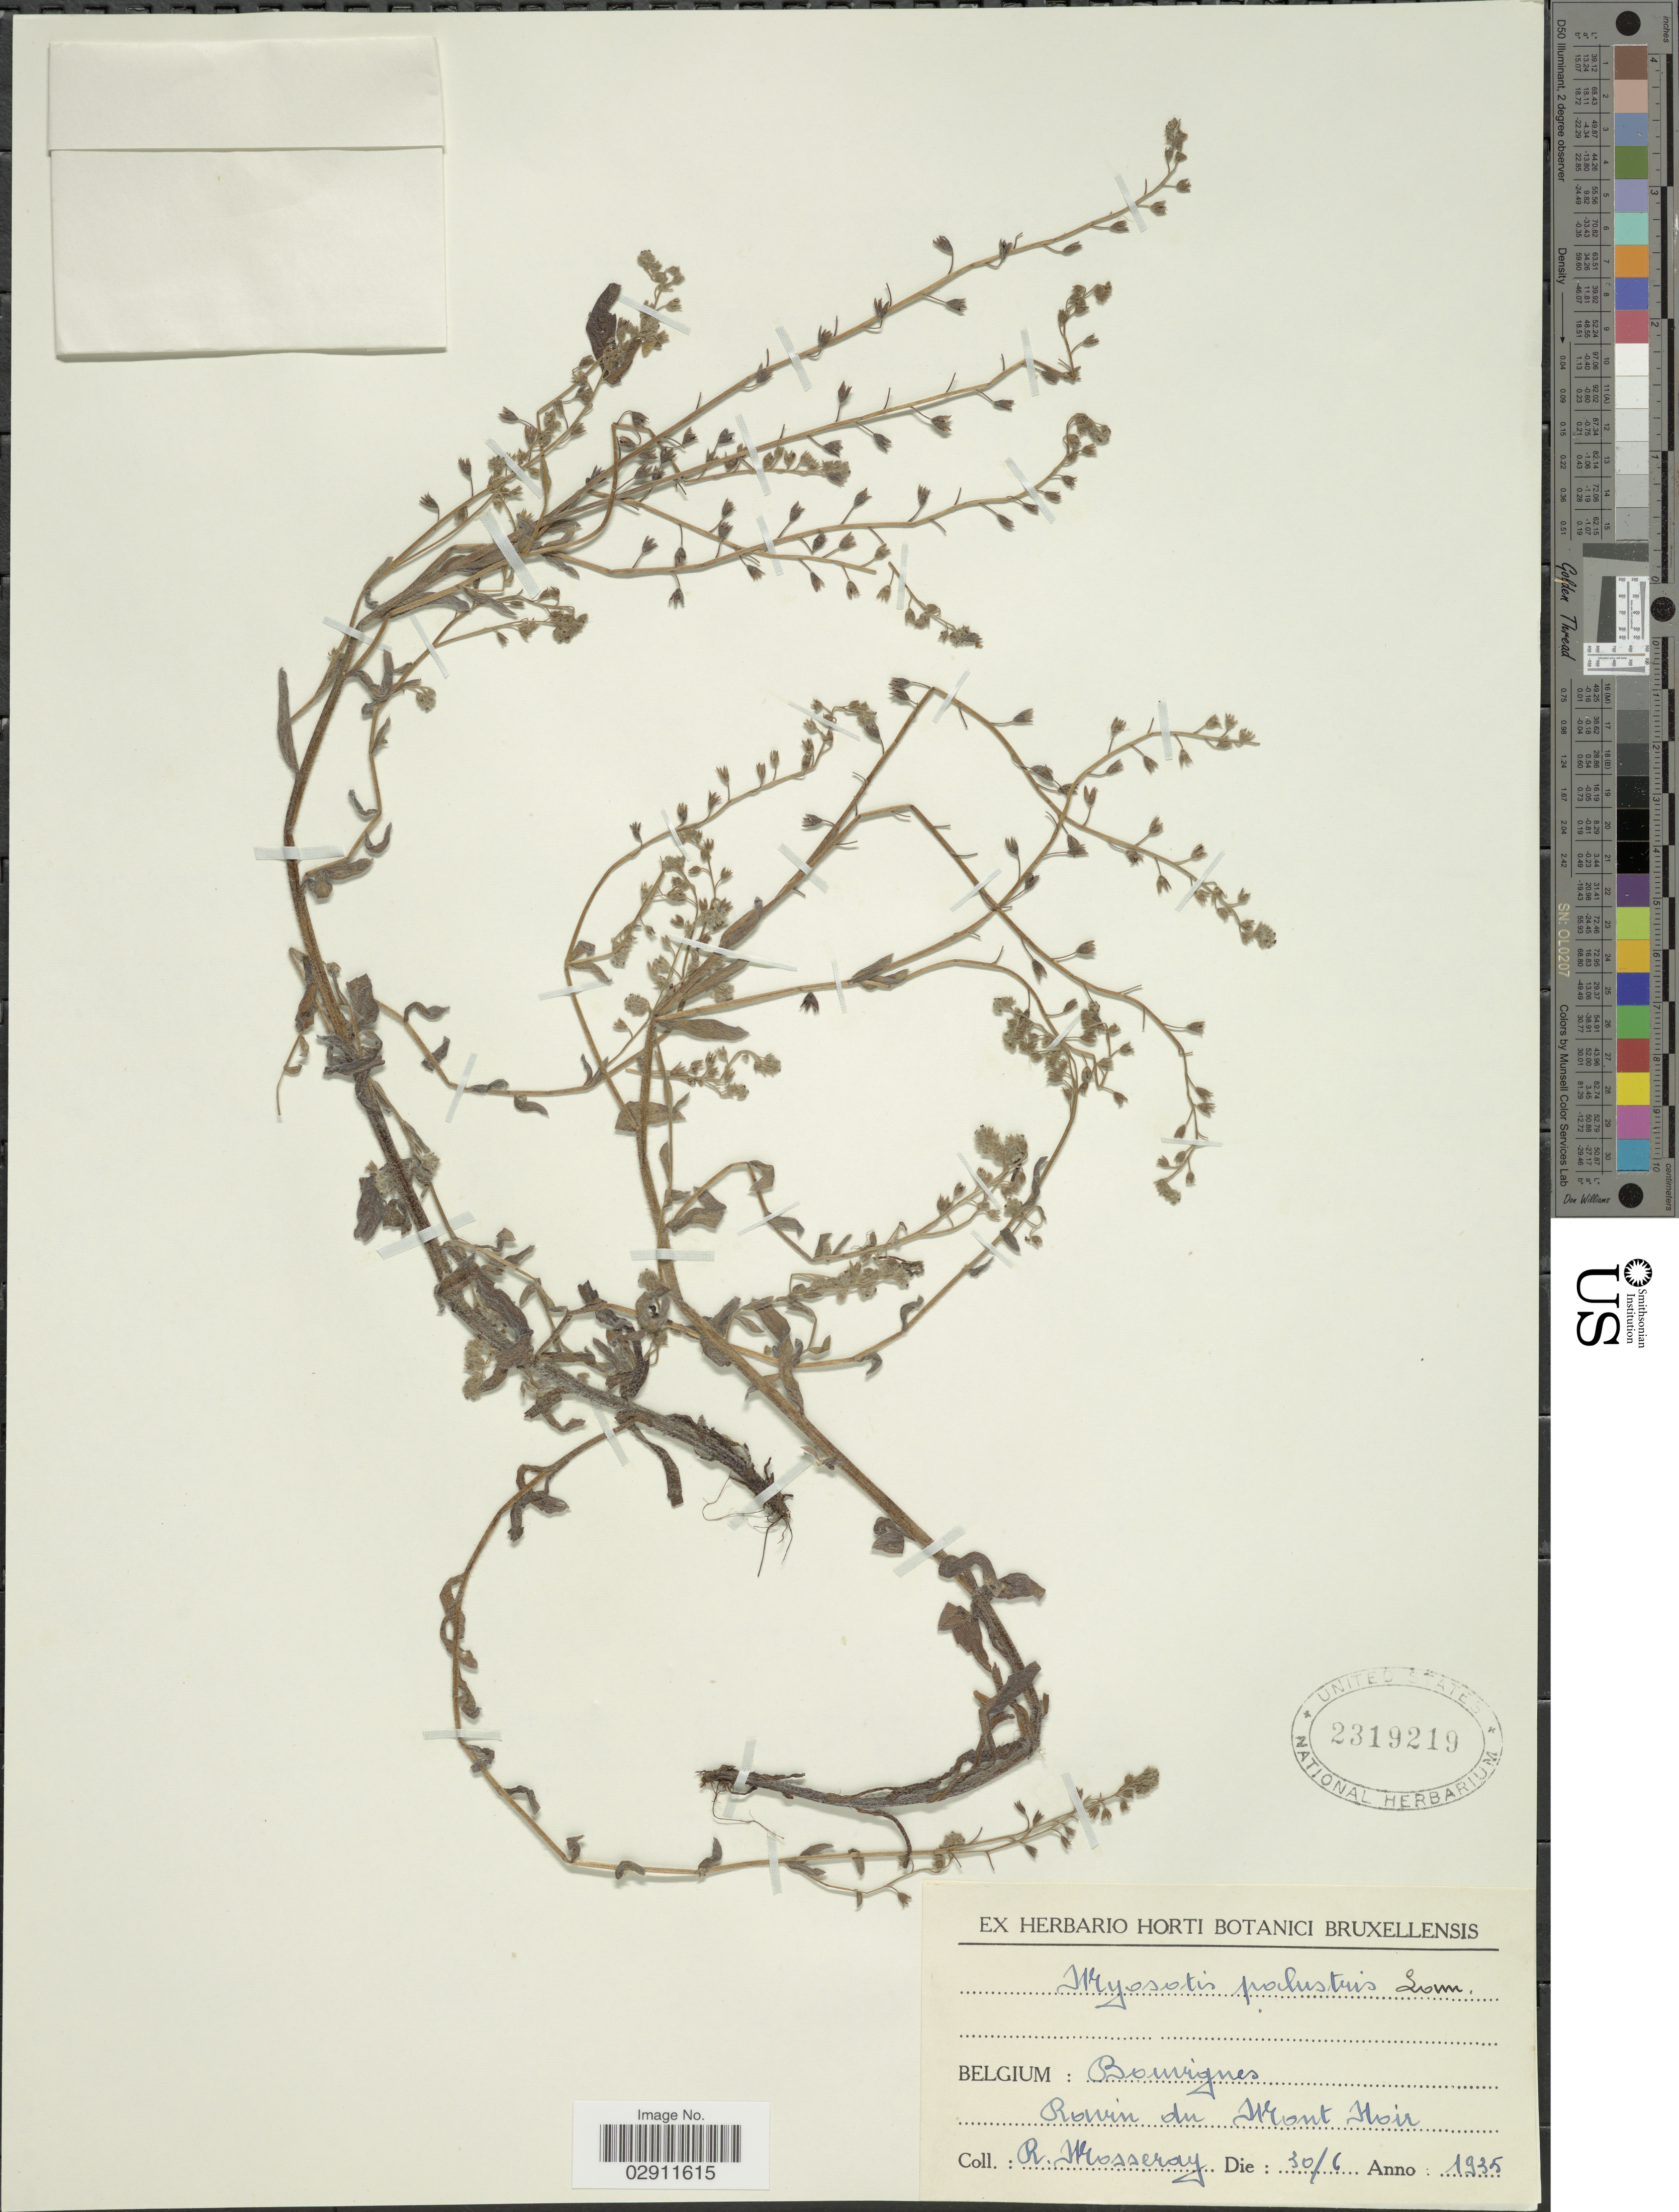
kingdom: Plantae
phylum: Tracheophyta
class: Magnoliopsida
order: Boraginales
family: Boraginaceae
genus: Myosotis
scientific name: Myosotis palustris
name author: L.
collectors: R. Mosseray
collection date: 1935-06-30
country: Belgium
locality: Bouvignes, Rowin du Mont Noir.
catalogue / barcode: US 2319219